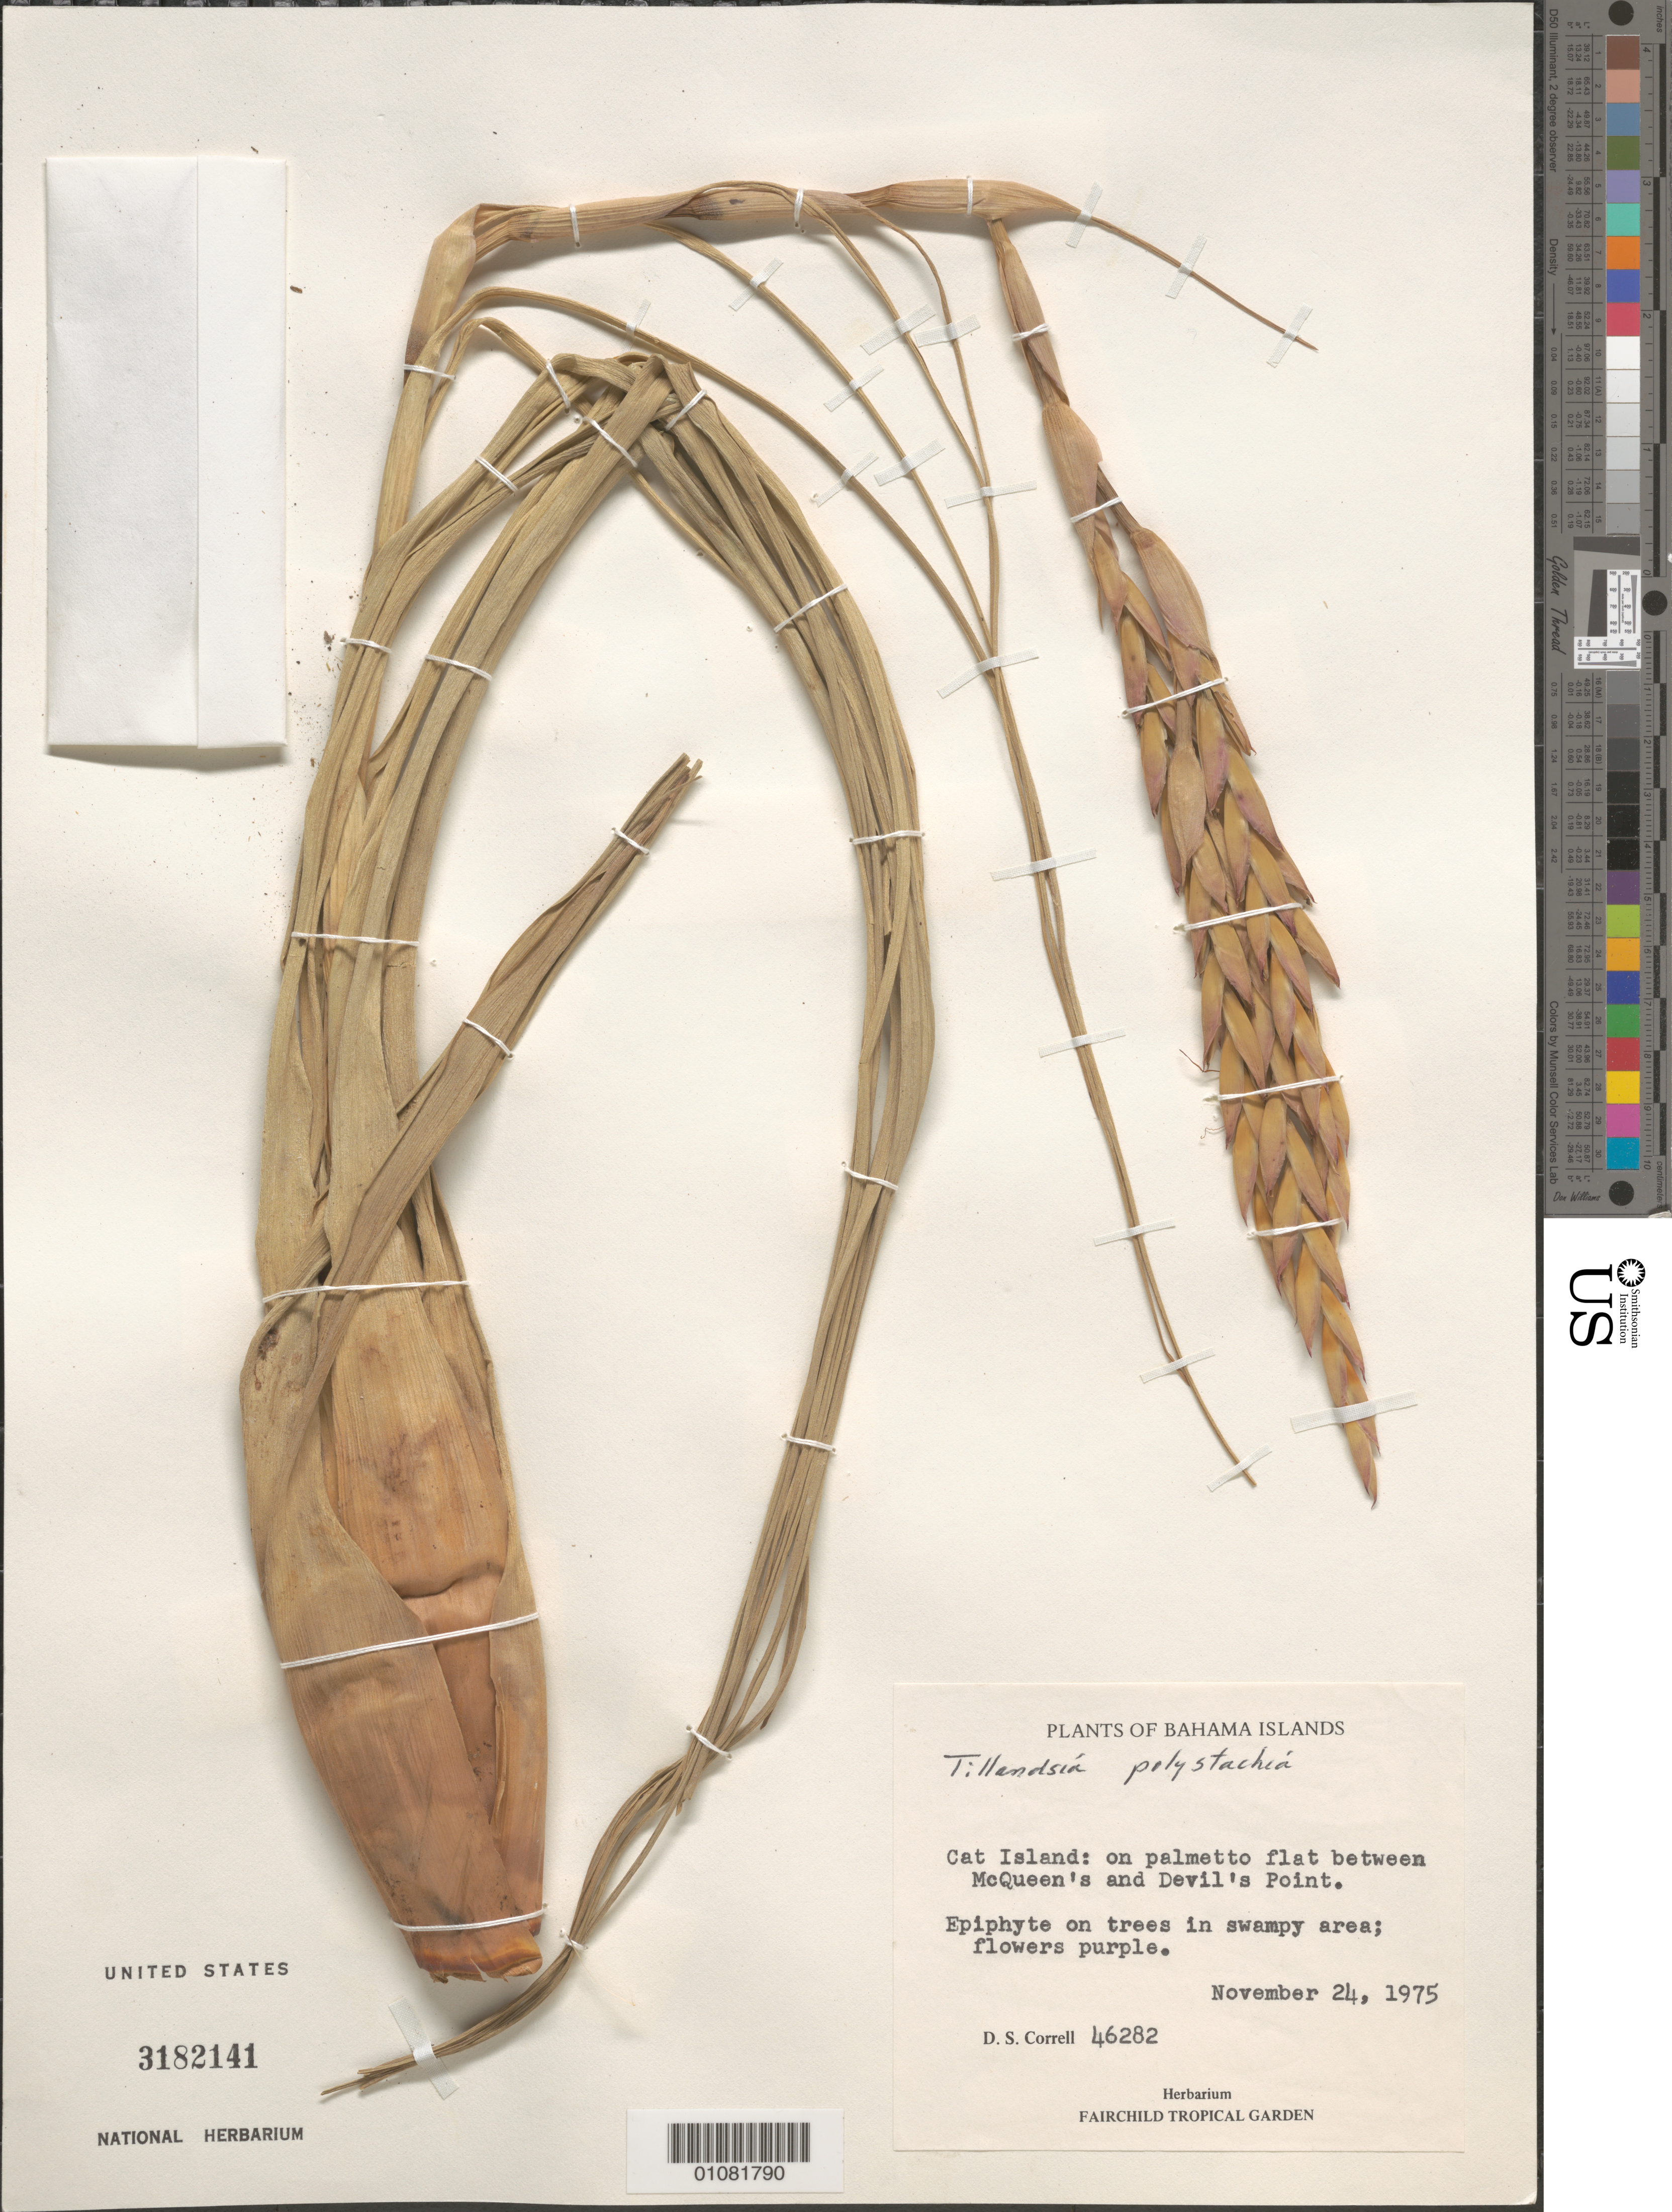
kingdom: Plantae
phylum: Tracheophyta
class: Liliopsida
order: Poales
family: Bromeliaceae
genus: Tillandsia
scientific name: Tillandsia polystachia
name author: (L.) L.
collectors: D. S. Correll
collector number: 46282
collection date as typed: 24 Nov 1975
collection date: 1975-11-24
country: Bahamas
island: Cat I.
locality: Between McQueen's and Devil's Point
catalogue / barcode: US 3182141